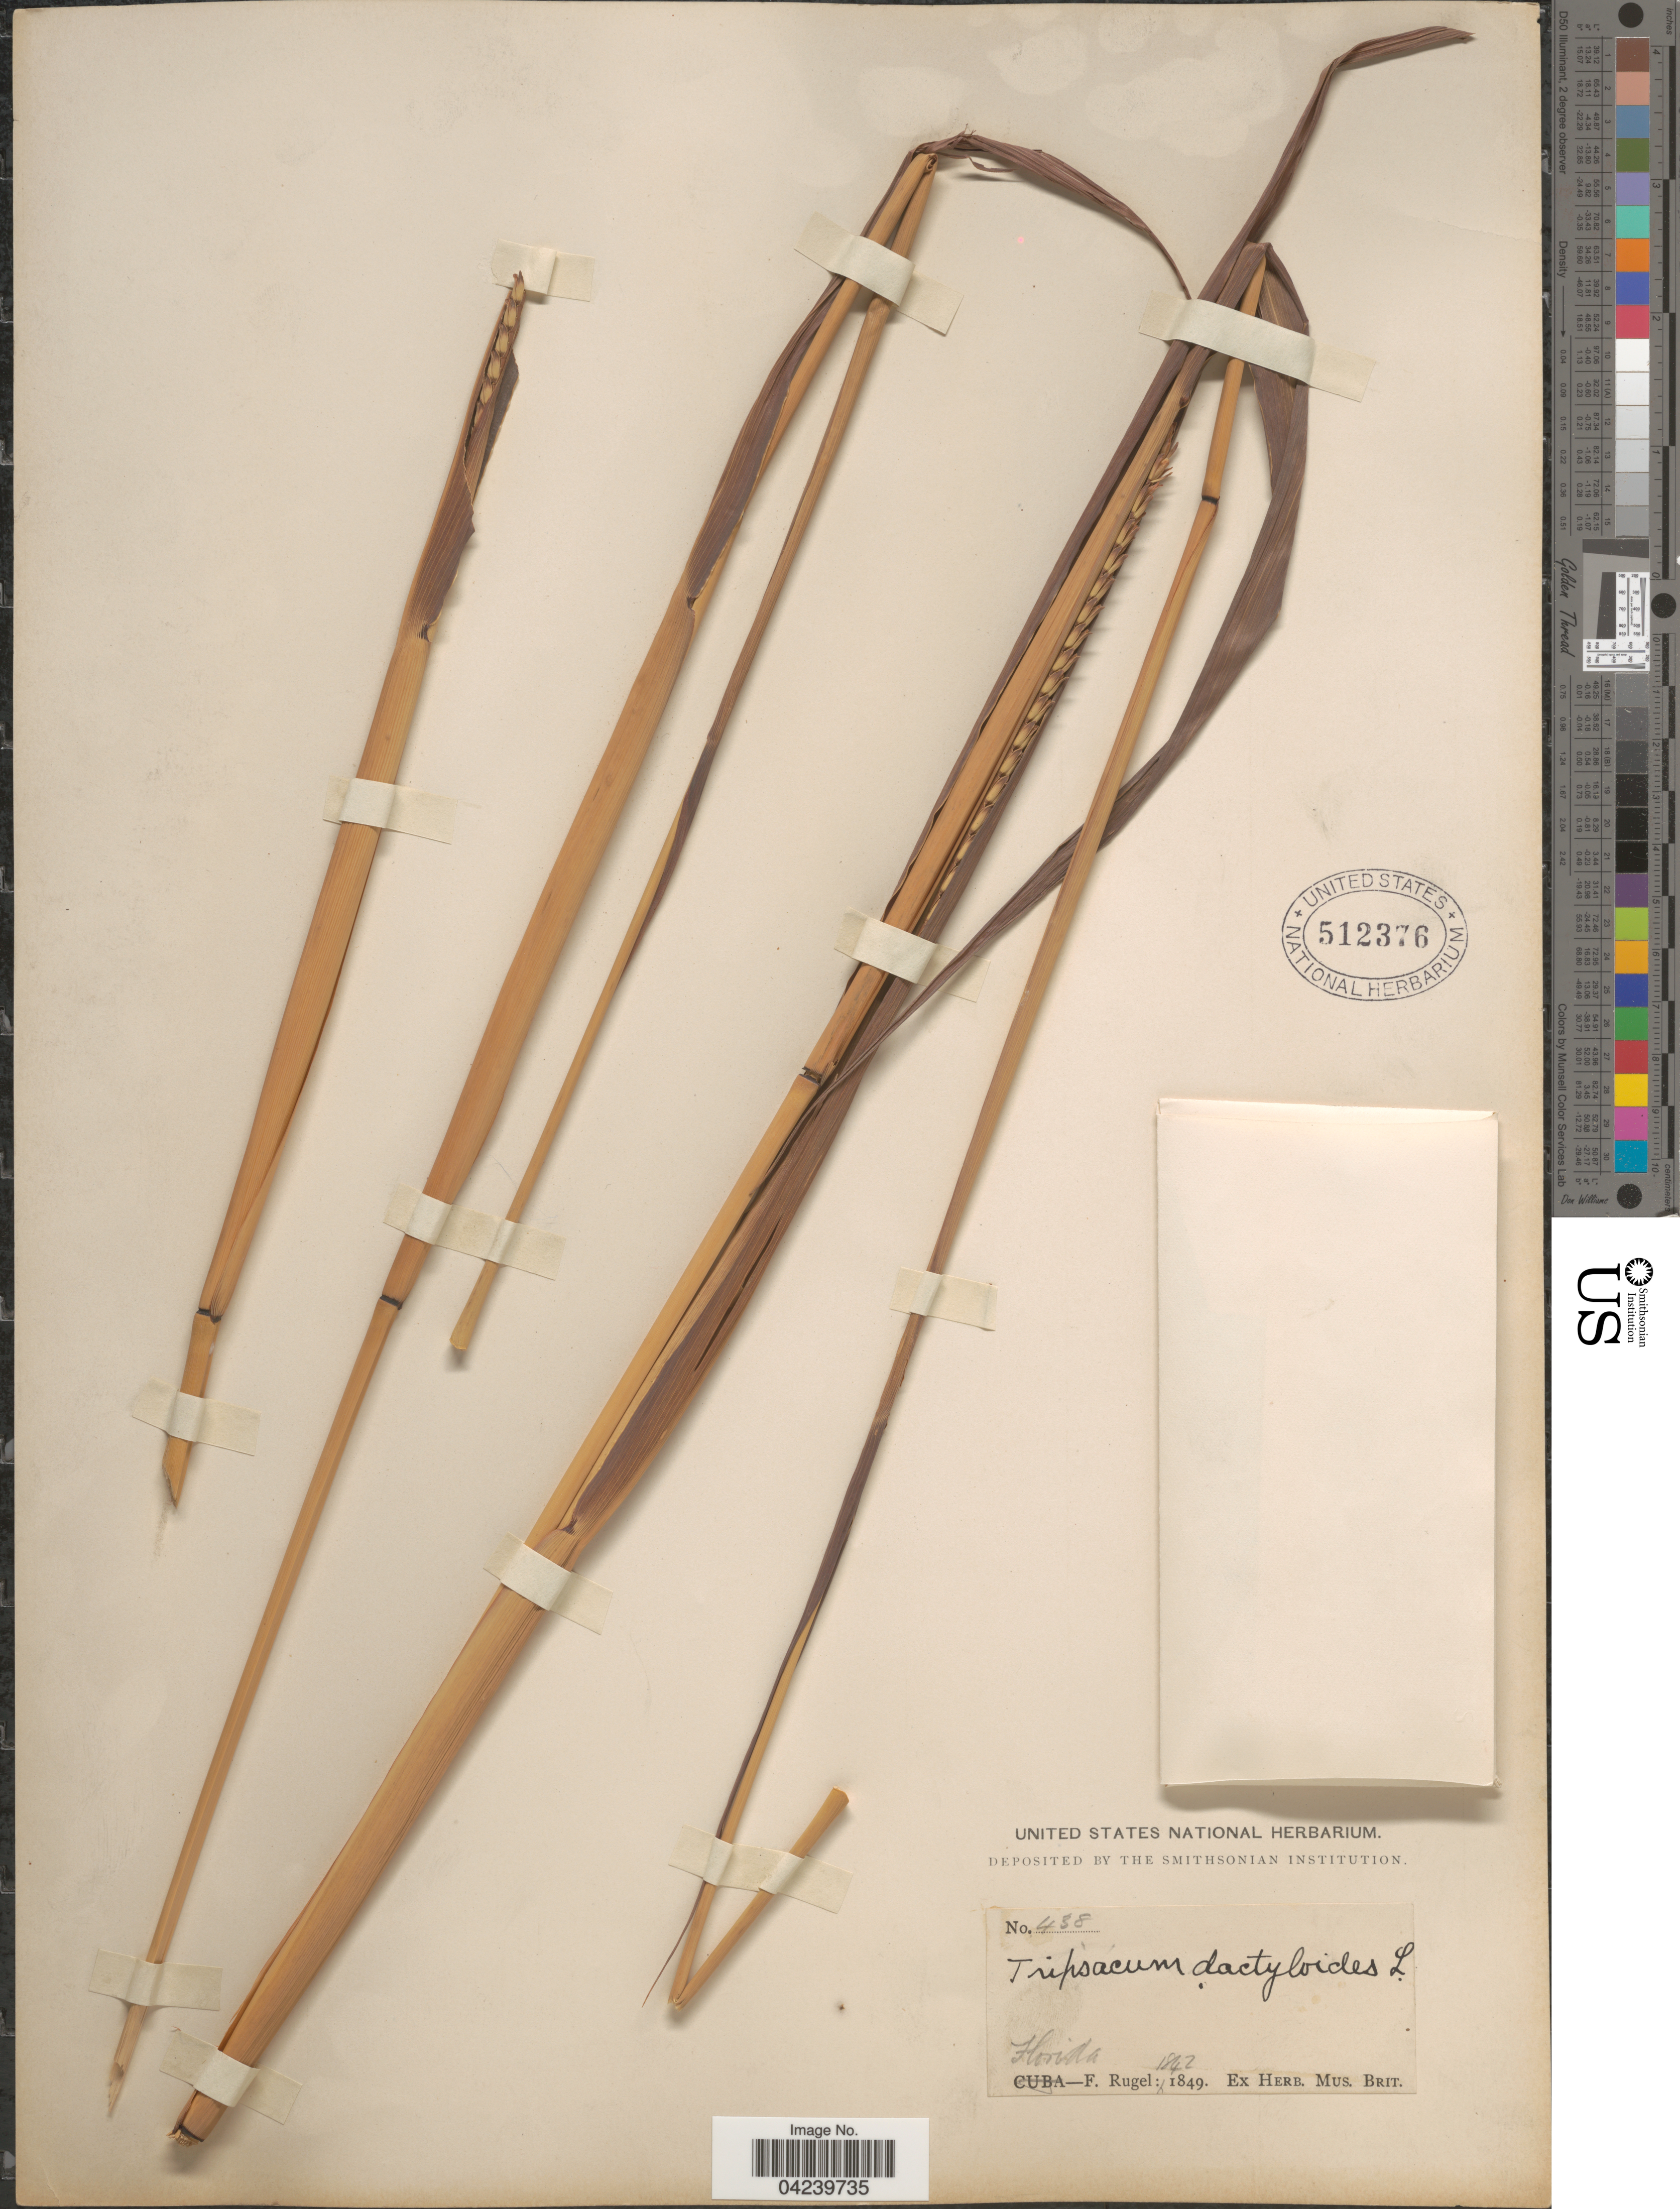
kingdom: Plantae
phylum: Tracheophyta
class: Liliopsida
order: Poales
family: Poaceae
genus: Tripsacum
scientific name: Tripsacum dactyloides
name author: (L.) L.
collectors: F. Rugel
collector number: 438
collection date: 1842/1849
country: United States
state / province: Florida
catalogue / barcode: US 512376